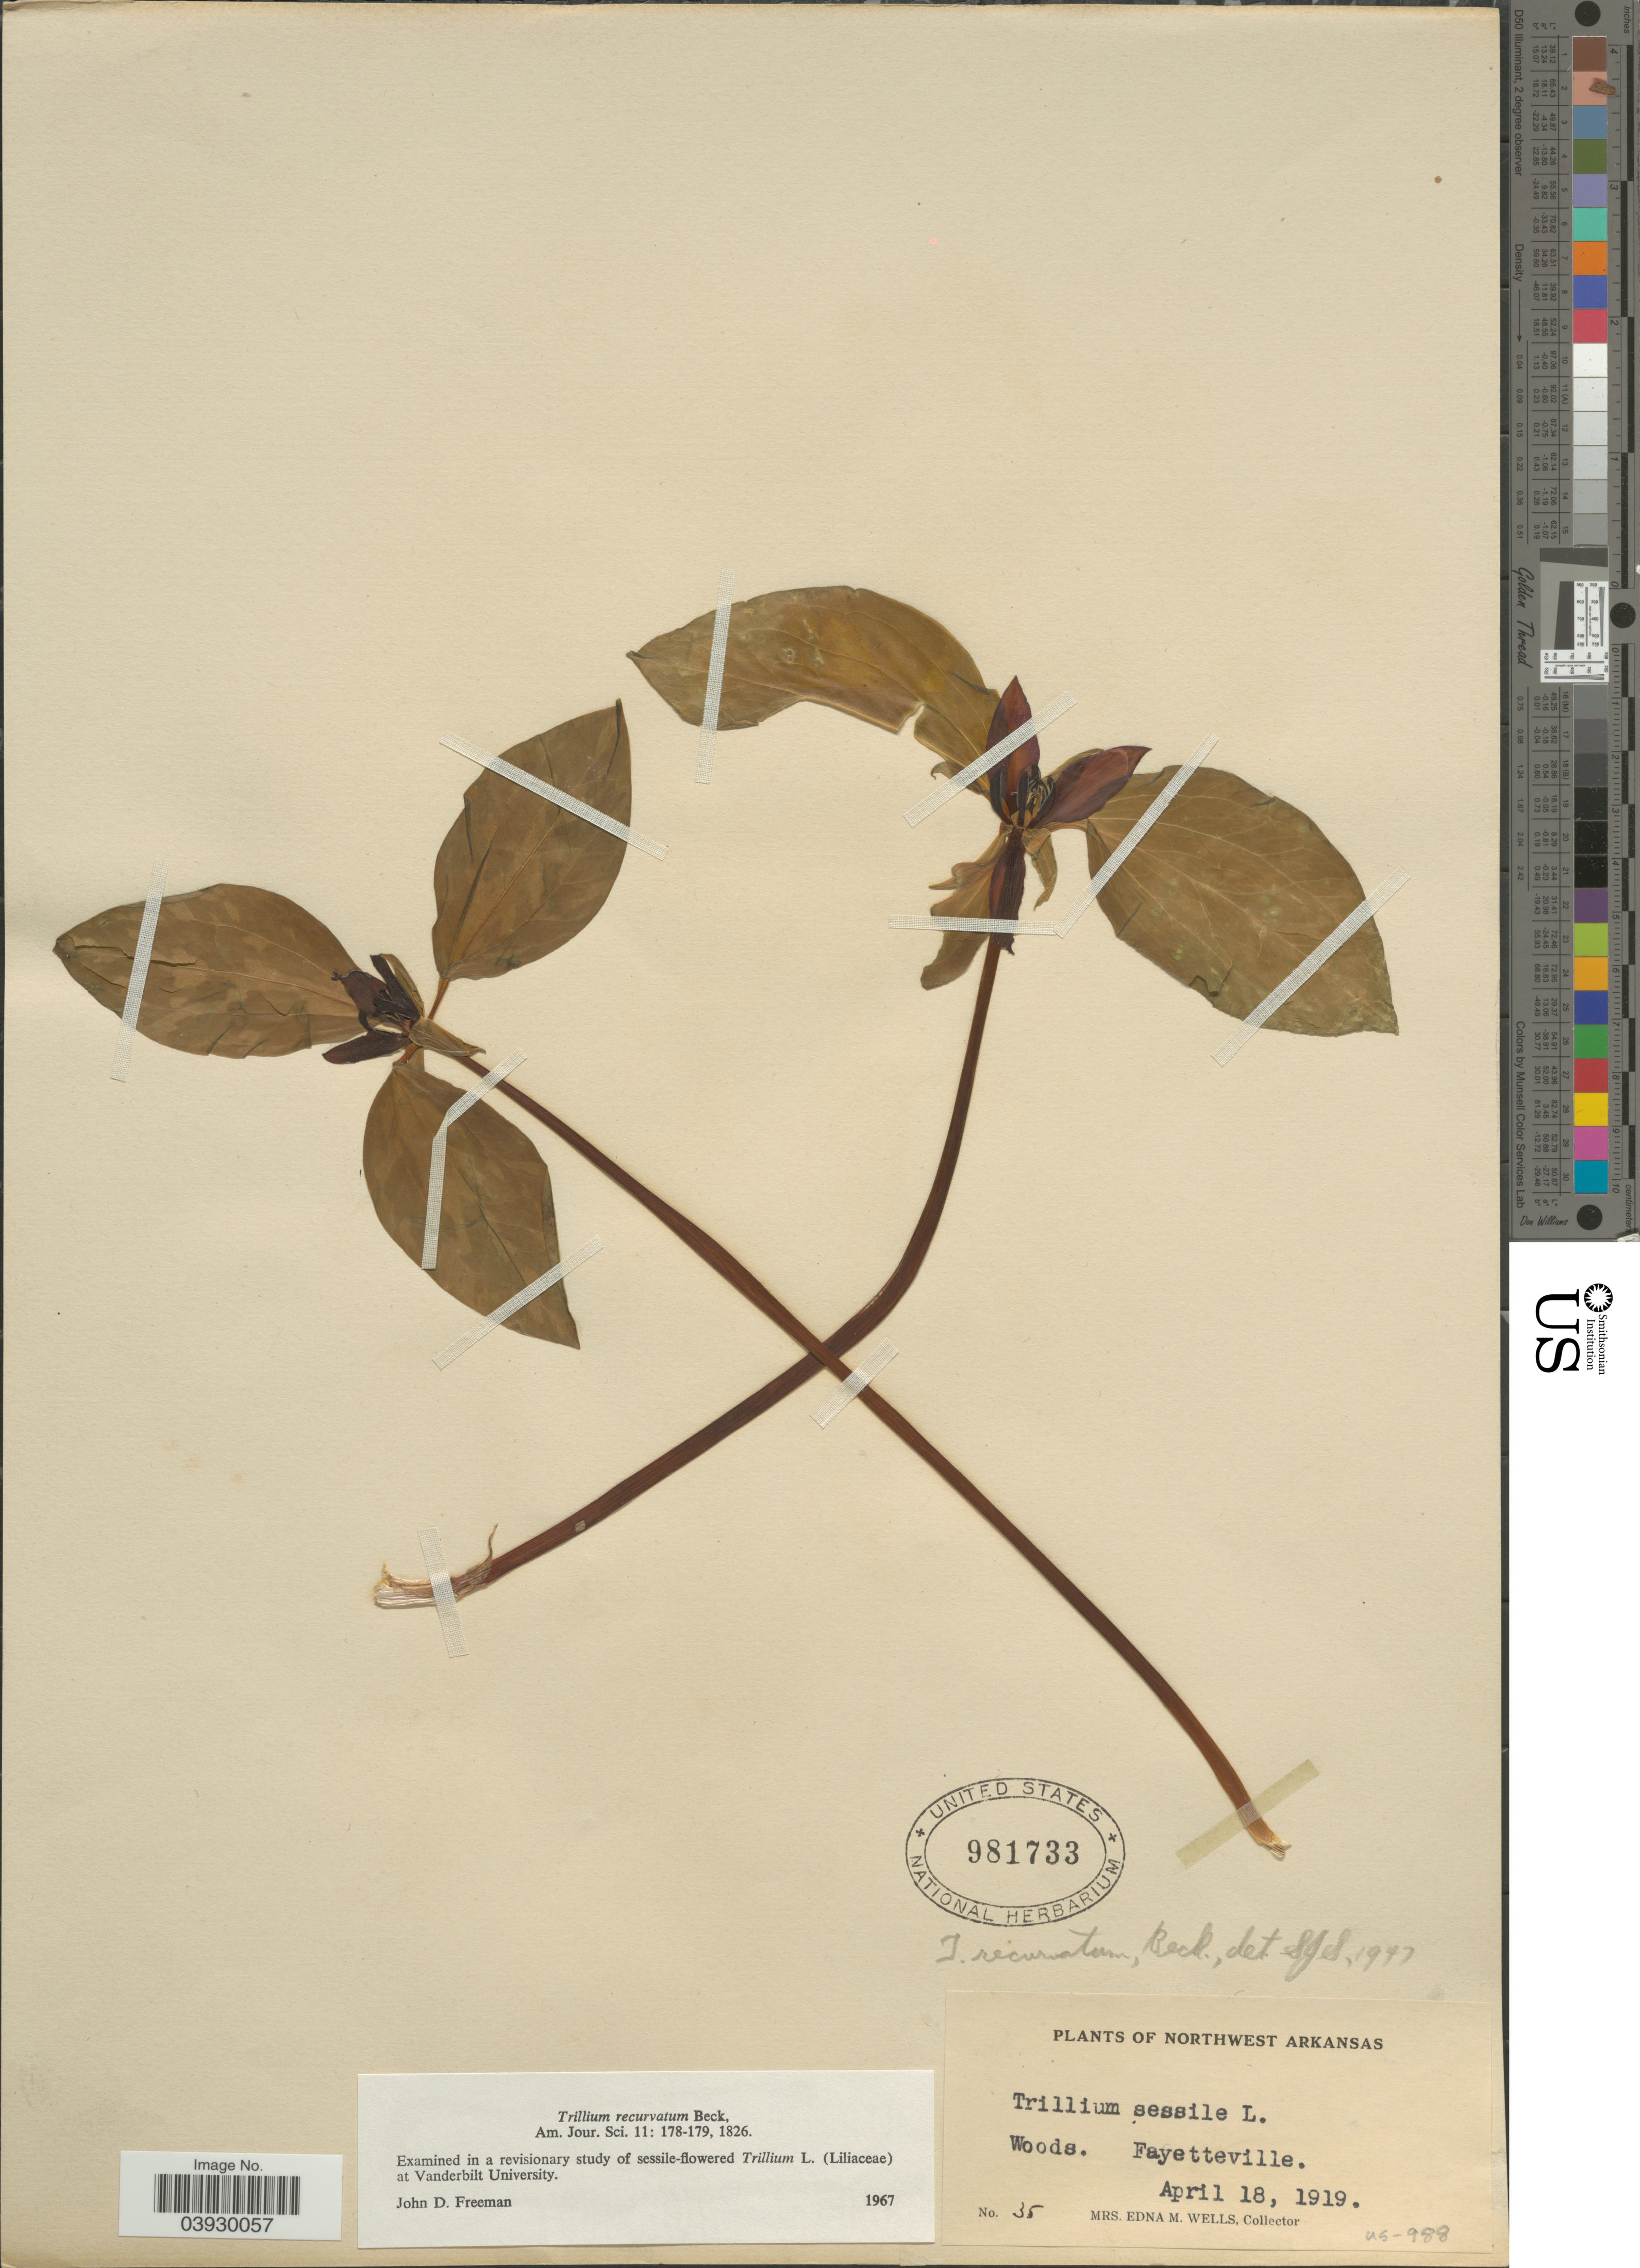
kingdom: Plantae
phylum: Tracheophyta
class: Liliopsida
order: Liliales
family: Melanthiaceae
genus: Trillium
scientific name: Trillium recurvatum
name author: L.C. Beck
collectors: E. M. Wells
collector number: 35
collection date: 1919-04-18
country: United States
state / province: Arkansas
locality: Northwest Arkansas. Fayetteville.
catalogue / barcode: US 981733